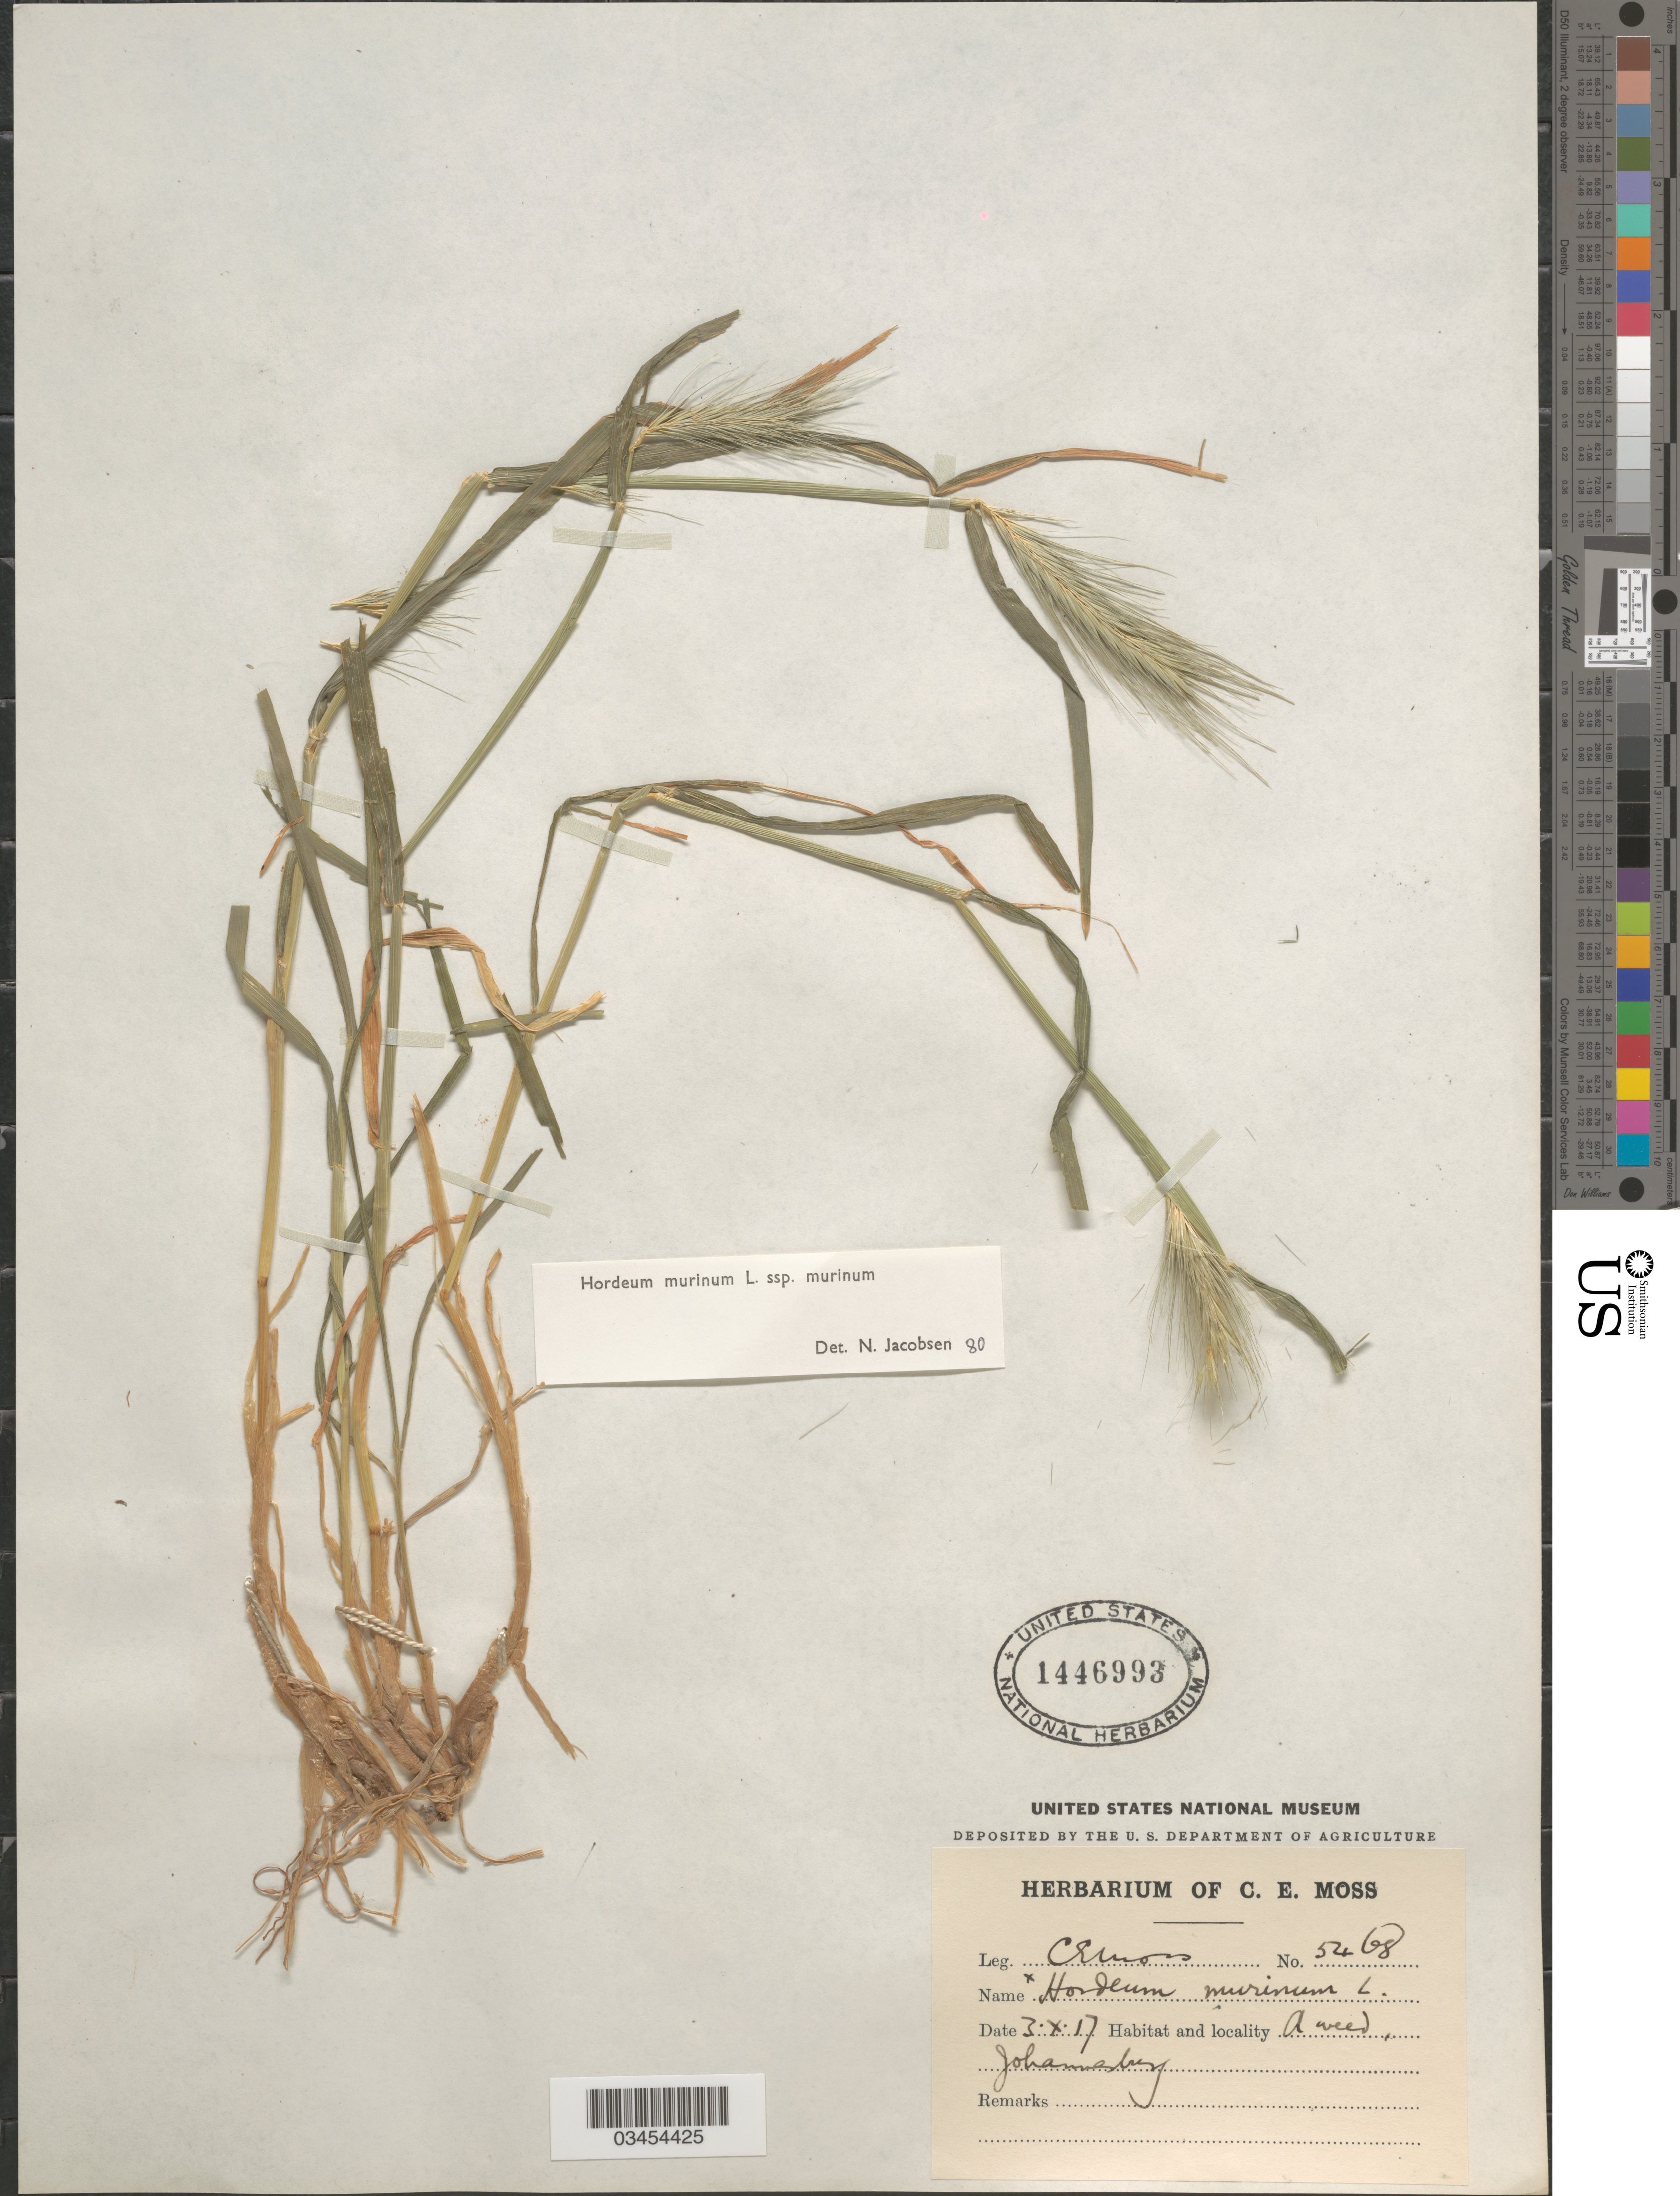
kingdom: Plantae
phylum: Tracheophyta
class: Liliopsida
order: Poales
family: Poaceae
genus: Hordeum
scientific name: Hordeum murinum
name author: L.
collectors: C. E. Moss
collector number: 5468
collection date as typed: Transcribed d/m/y: 3/10/17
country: South Africa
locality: A weed, Johannesburg.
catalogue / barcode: US 1446993